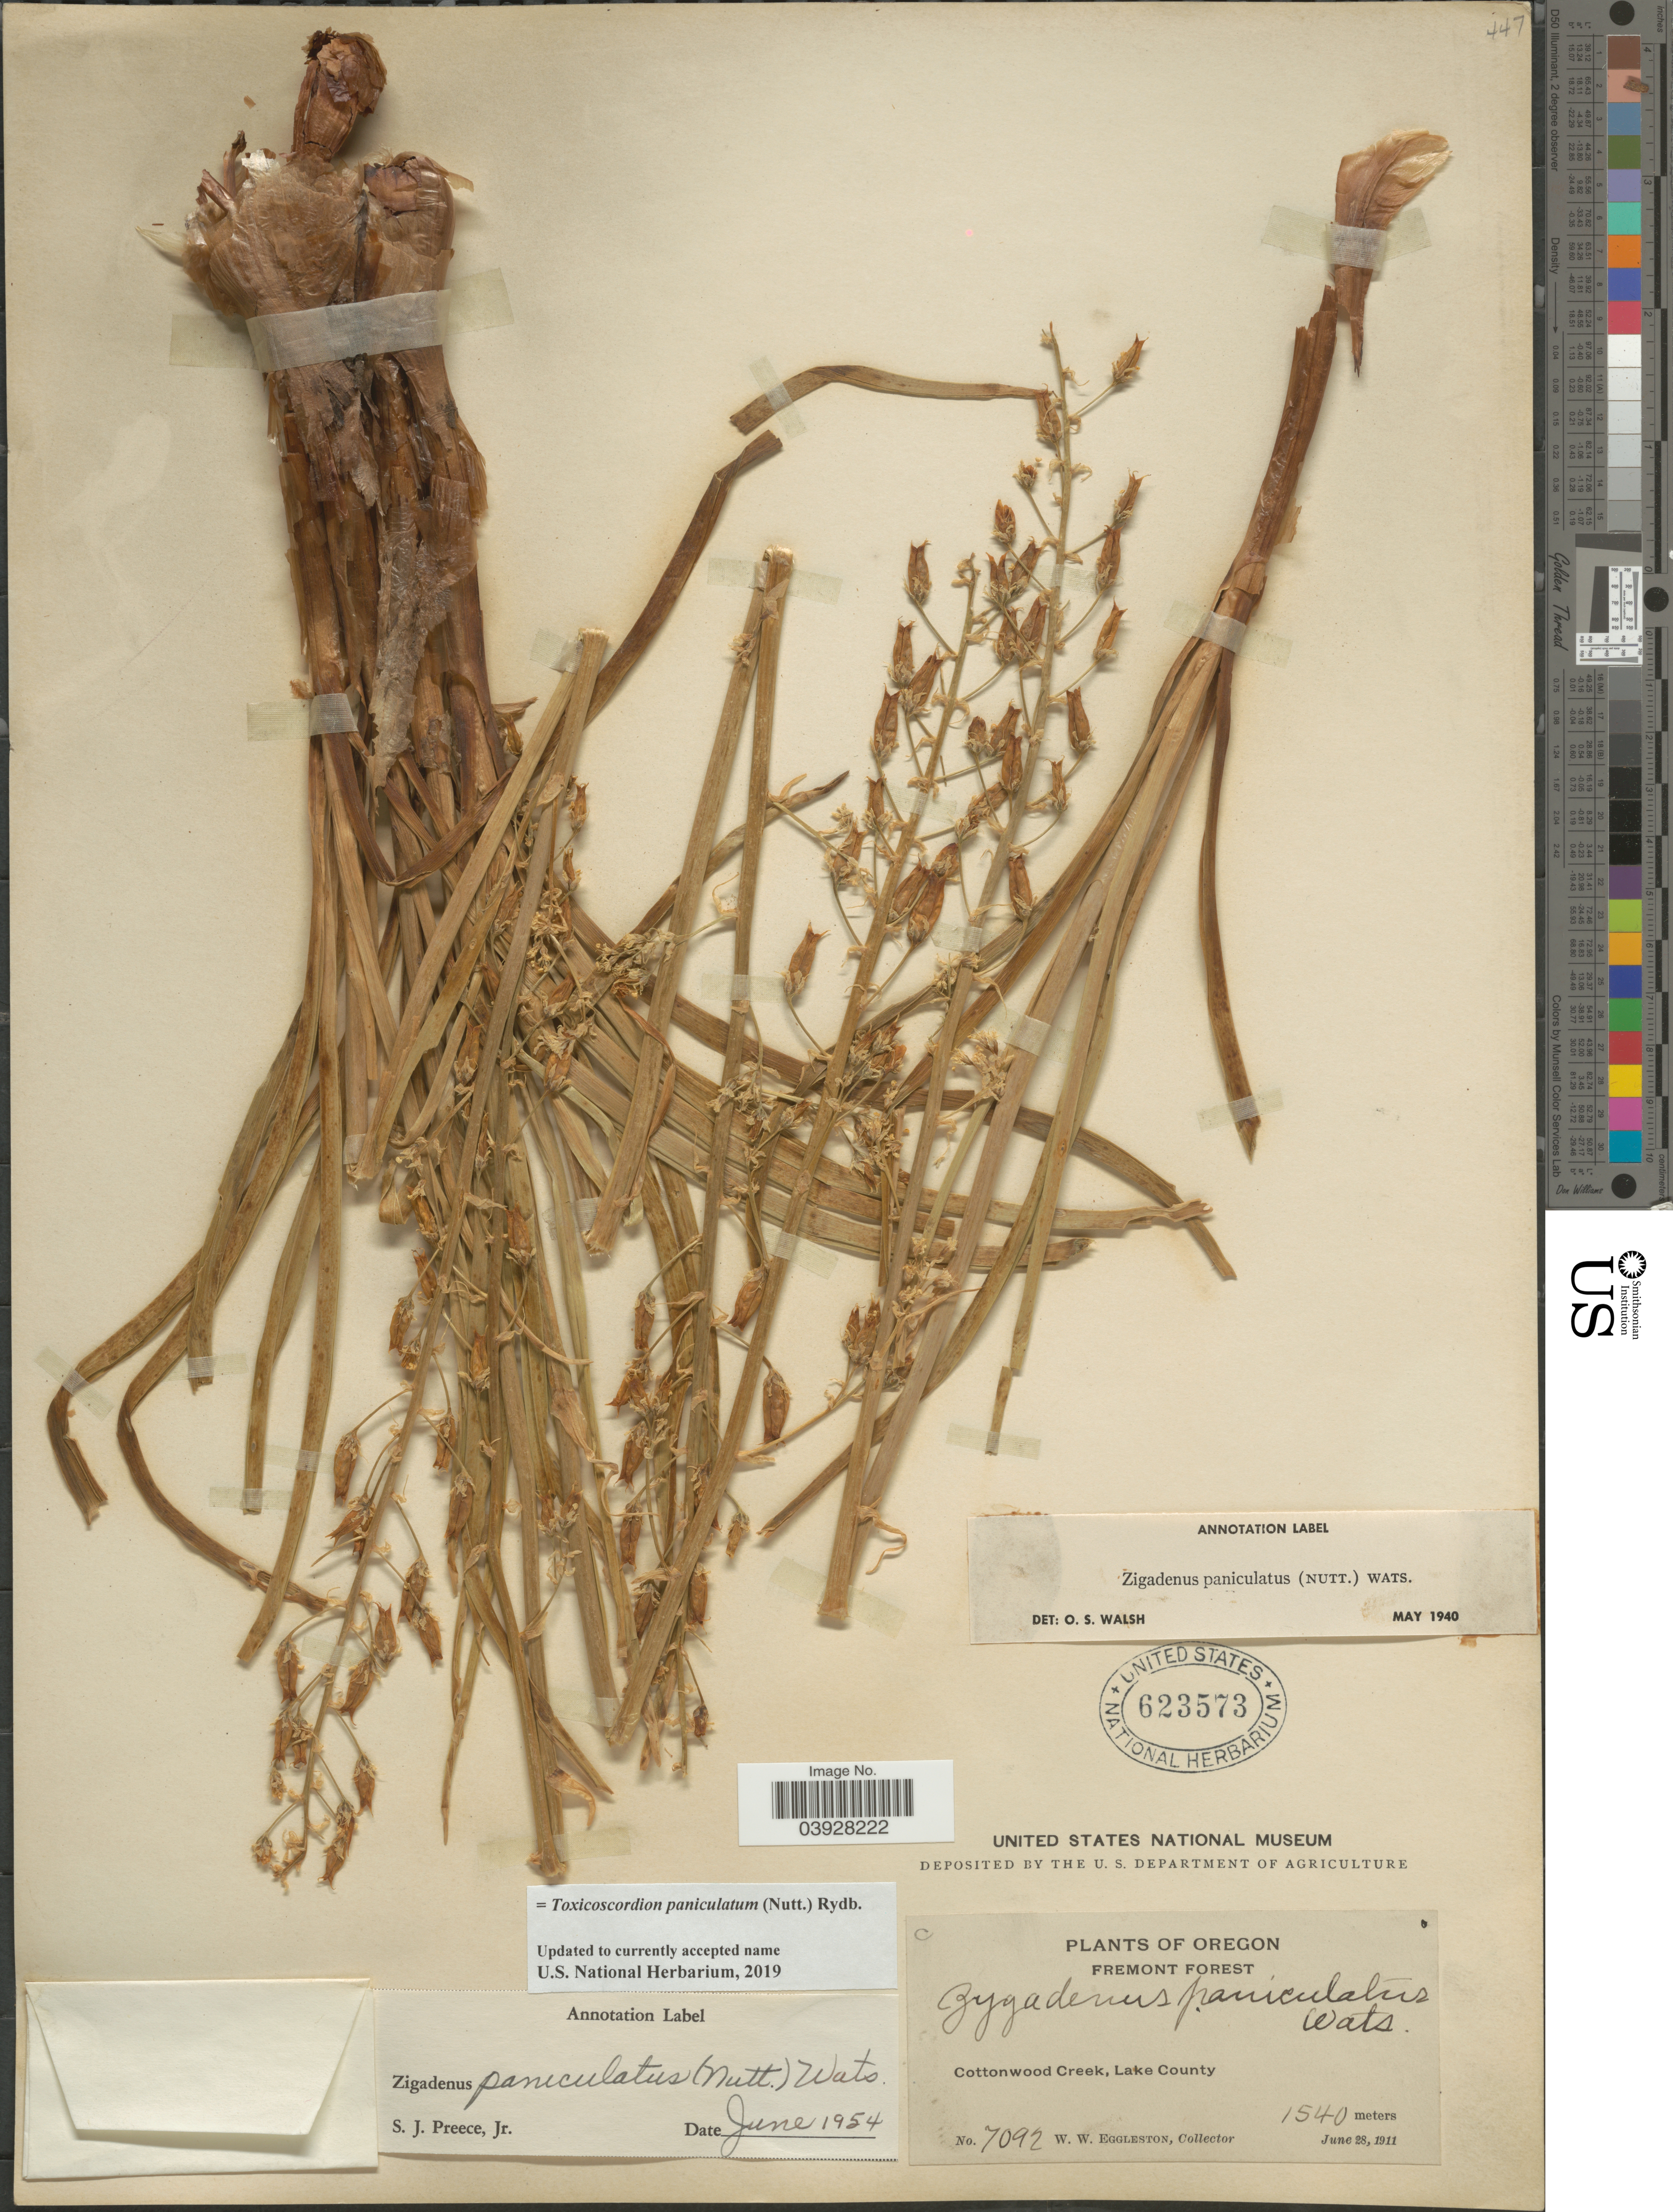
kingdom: Plantae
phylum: Tracheophyta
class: Liliopsida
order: Liliales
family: Melanthiaceae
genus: Toxicoscordion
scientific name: Toxicoscordion paniculatum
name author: (Nutt.) Rydb.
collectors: W. W. Eggleston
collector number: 7092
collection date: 1911-06-28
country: United States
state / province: Oregon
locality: Fremont Forest. Cottonwood Creek, Lake County.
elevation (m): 1540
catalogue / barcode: US 623573